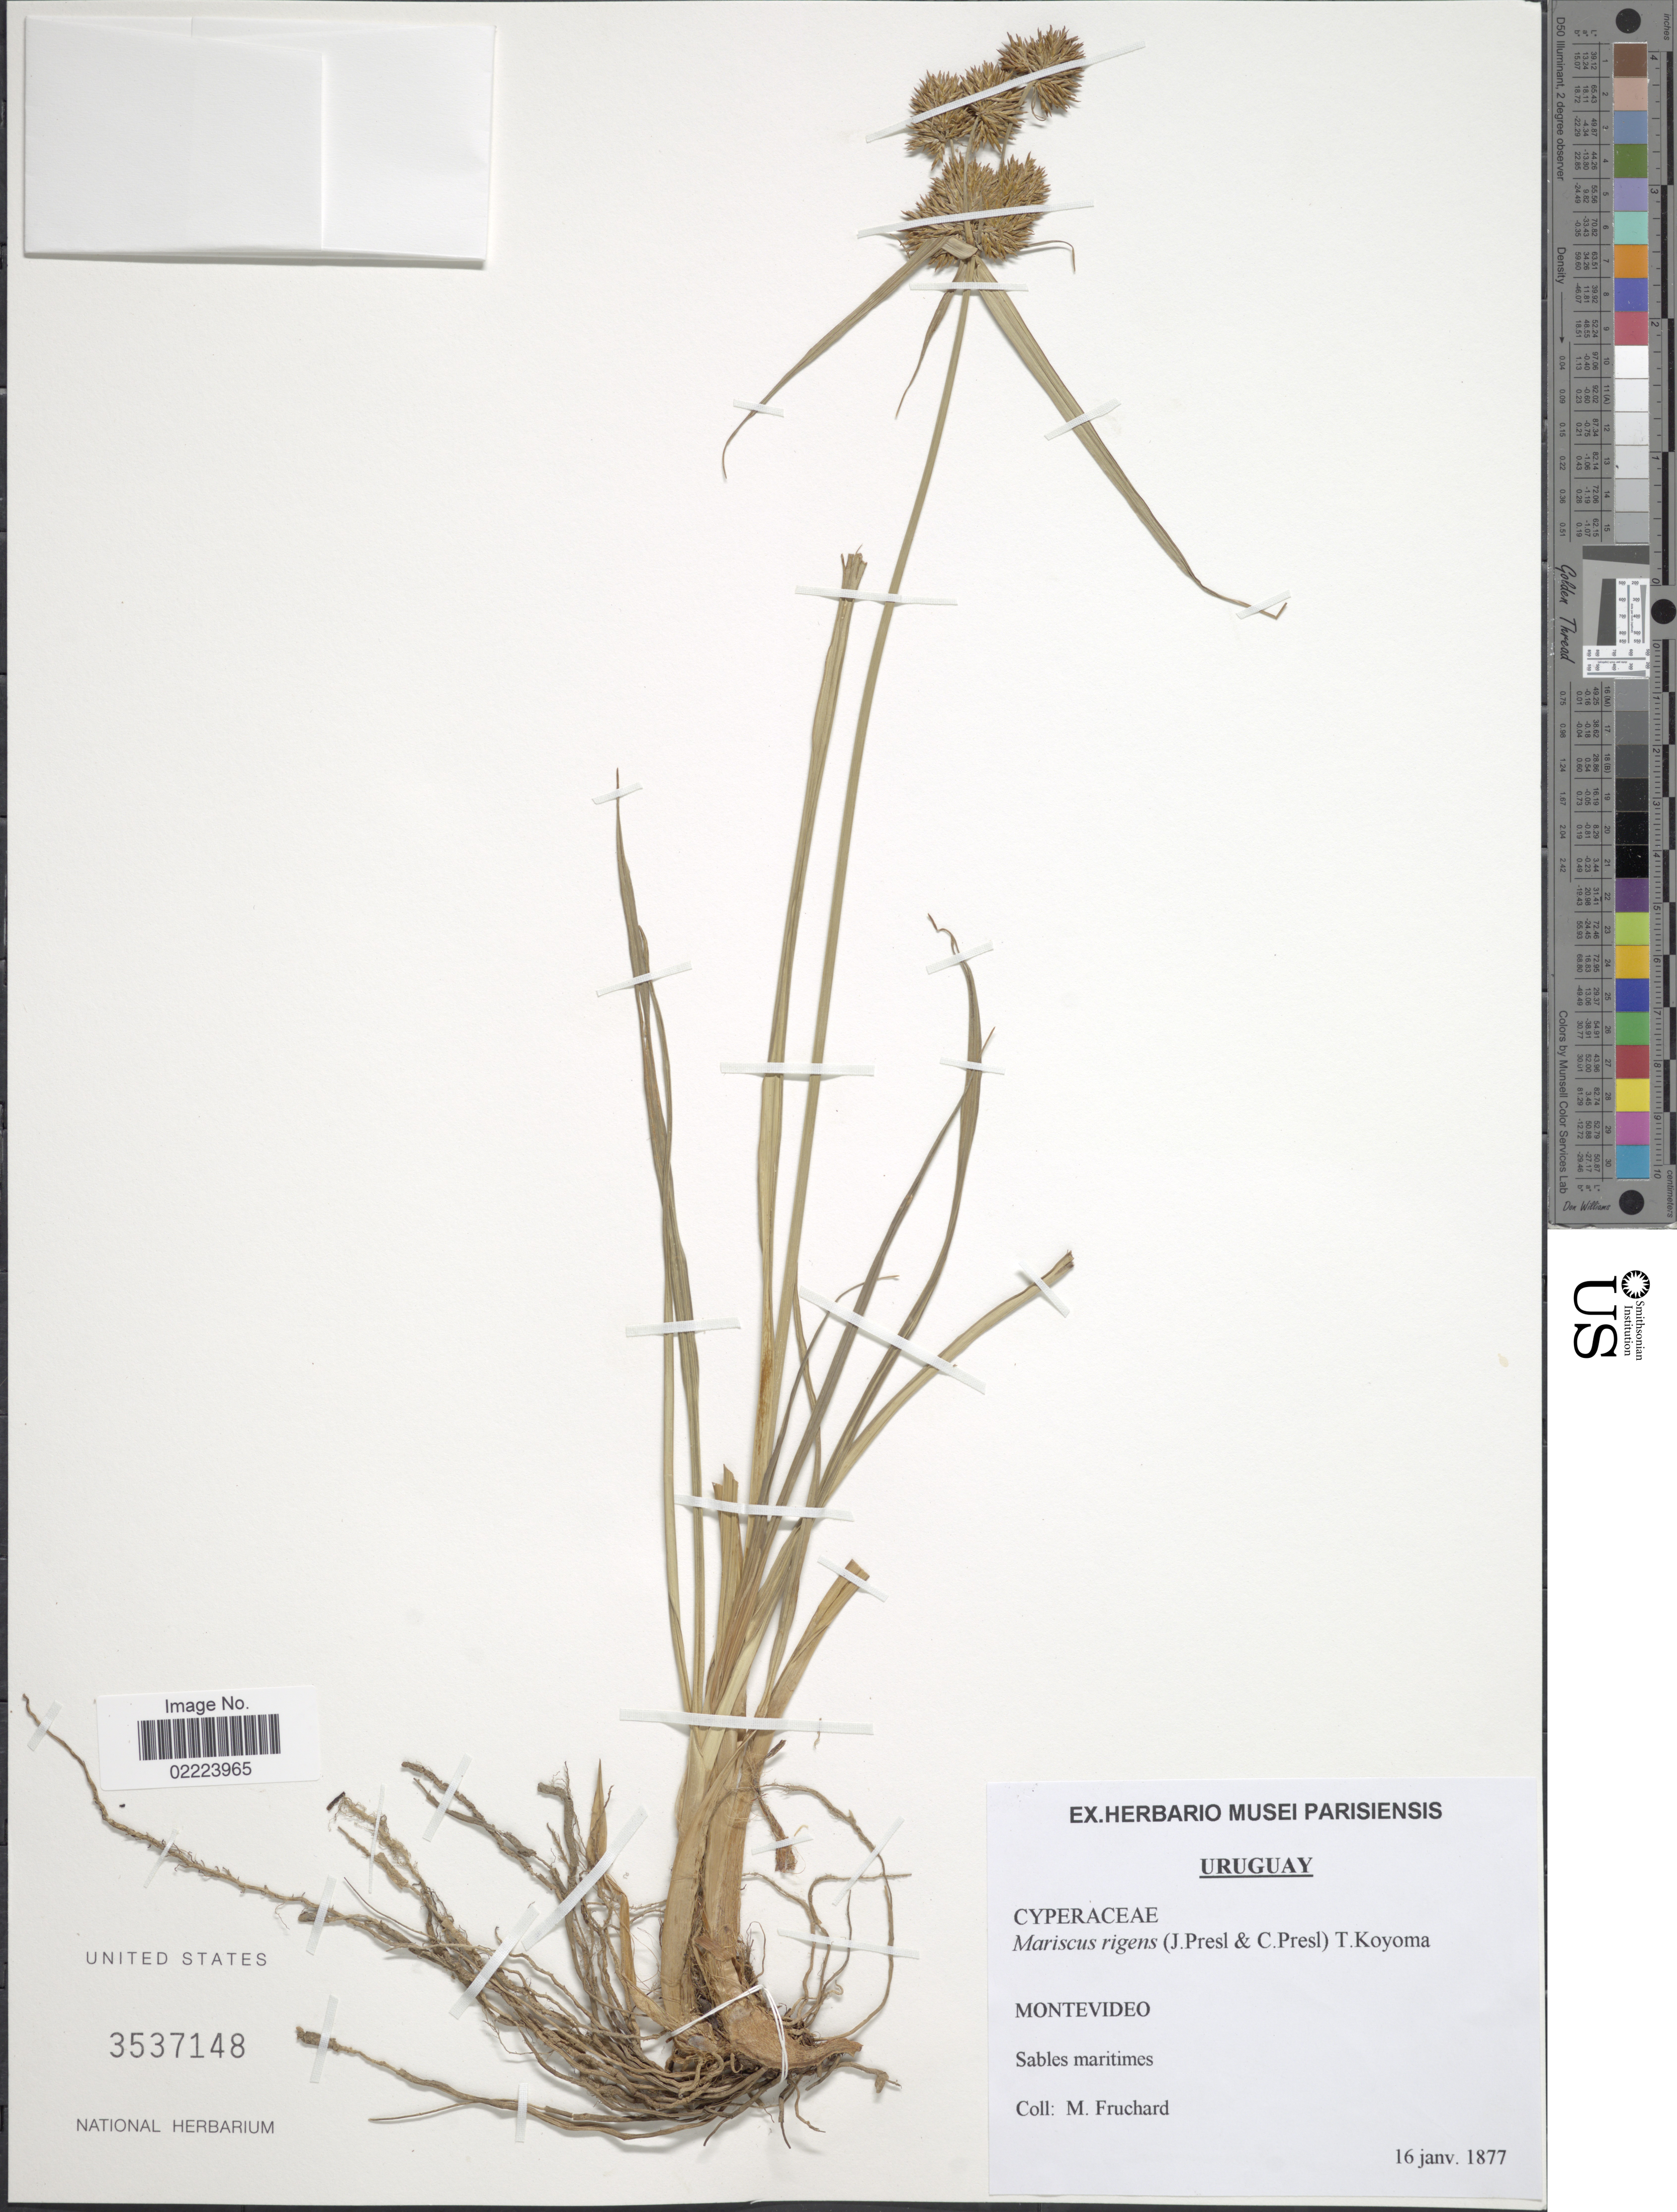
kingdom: Plantae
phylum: Tracheophyta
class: Liliopsida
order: Poales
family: Cyperaceae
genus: Cyperus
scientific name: Cyperus rigens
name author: J. Presl & C. Presl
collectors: M. Fruchard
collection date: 1877-01-16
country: Uruguay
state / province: Montevideo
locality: Montevideo, Sables maritimes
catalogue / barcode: US 3537148